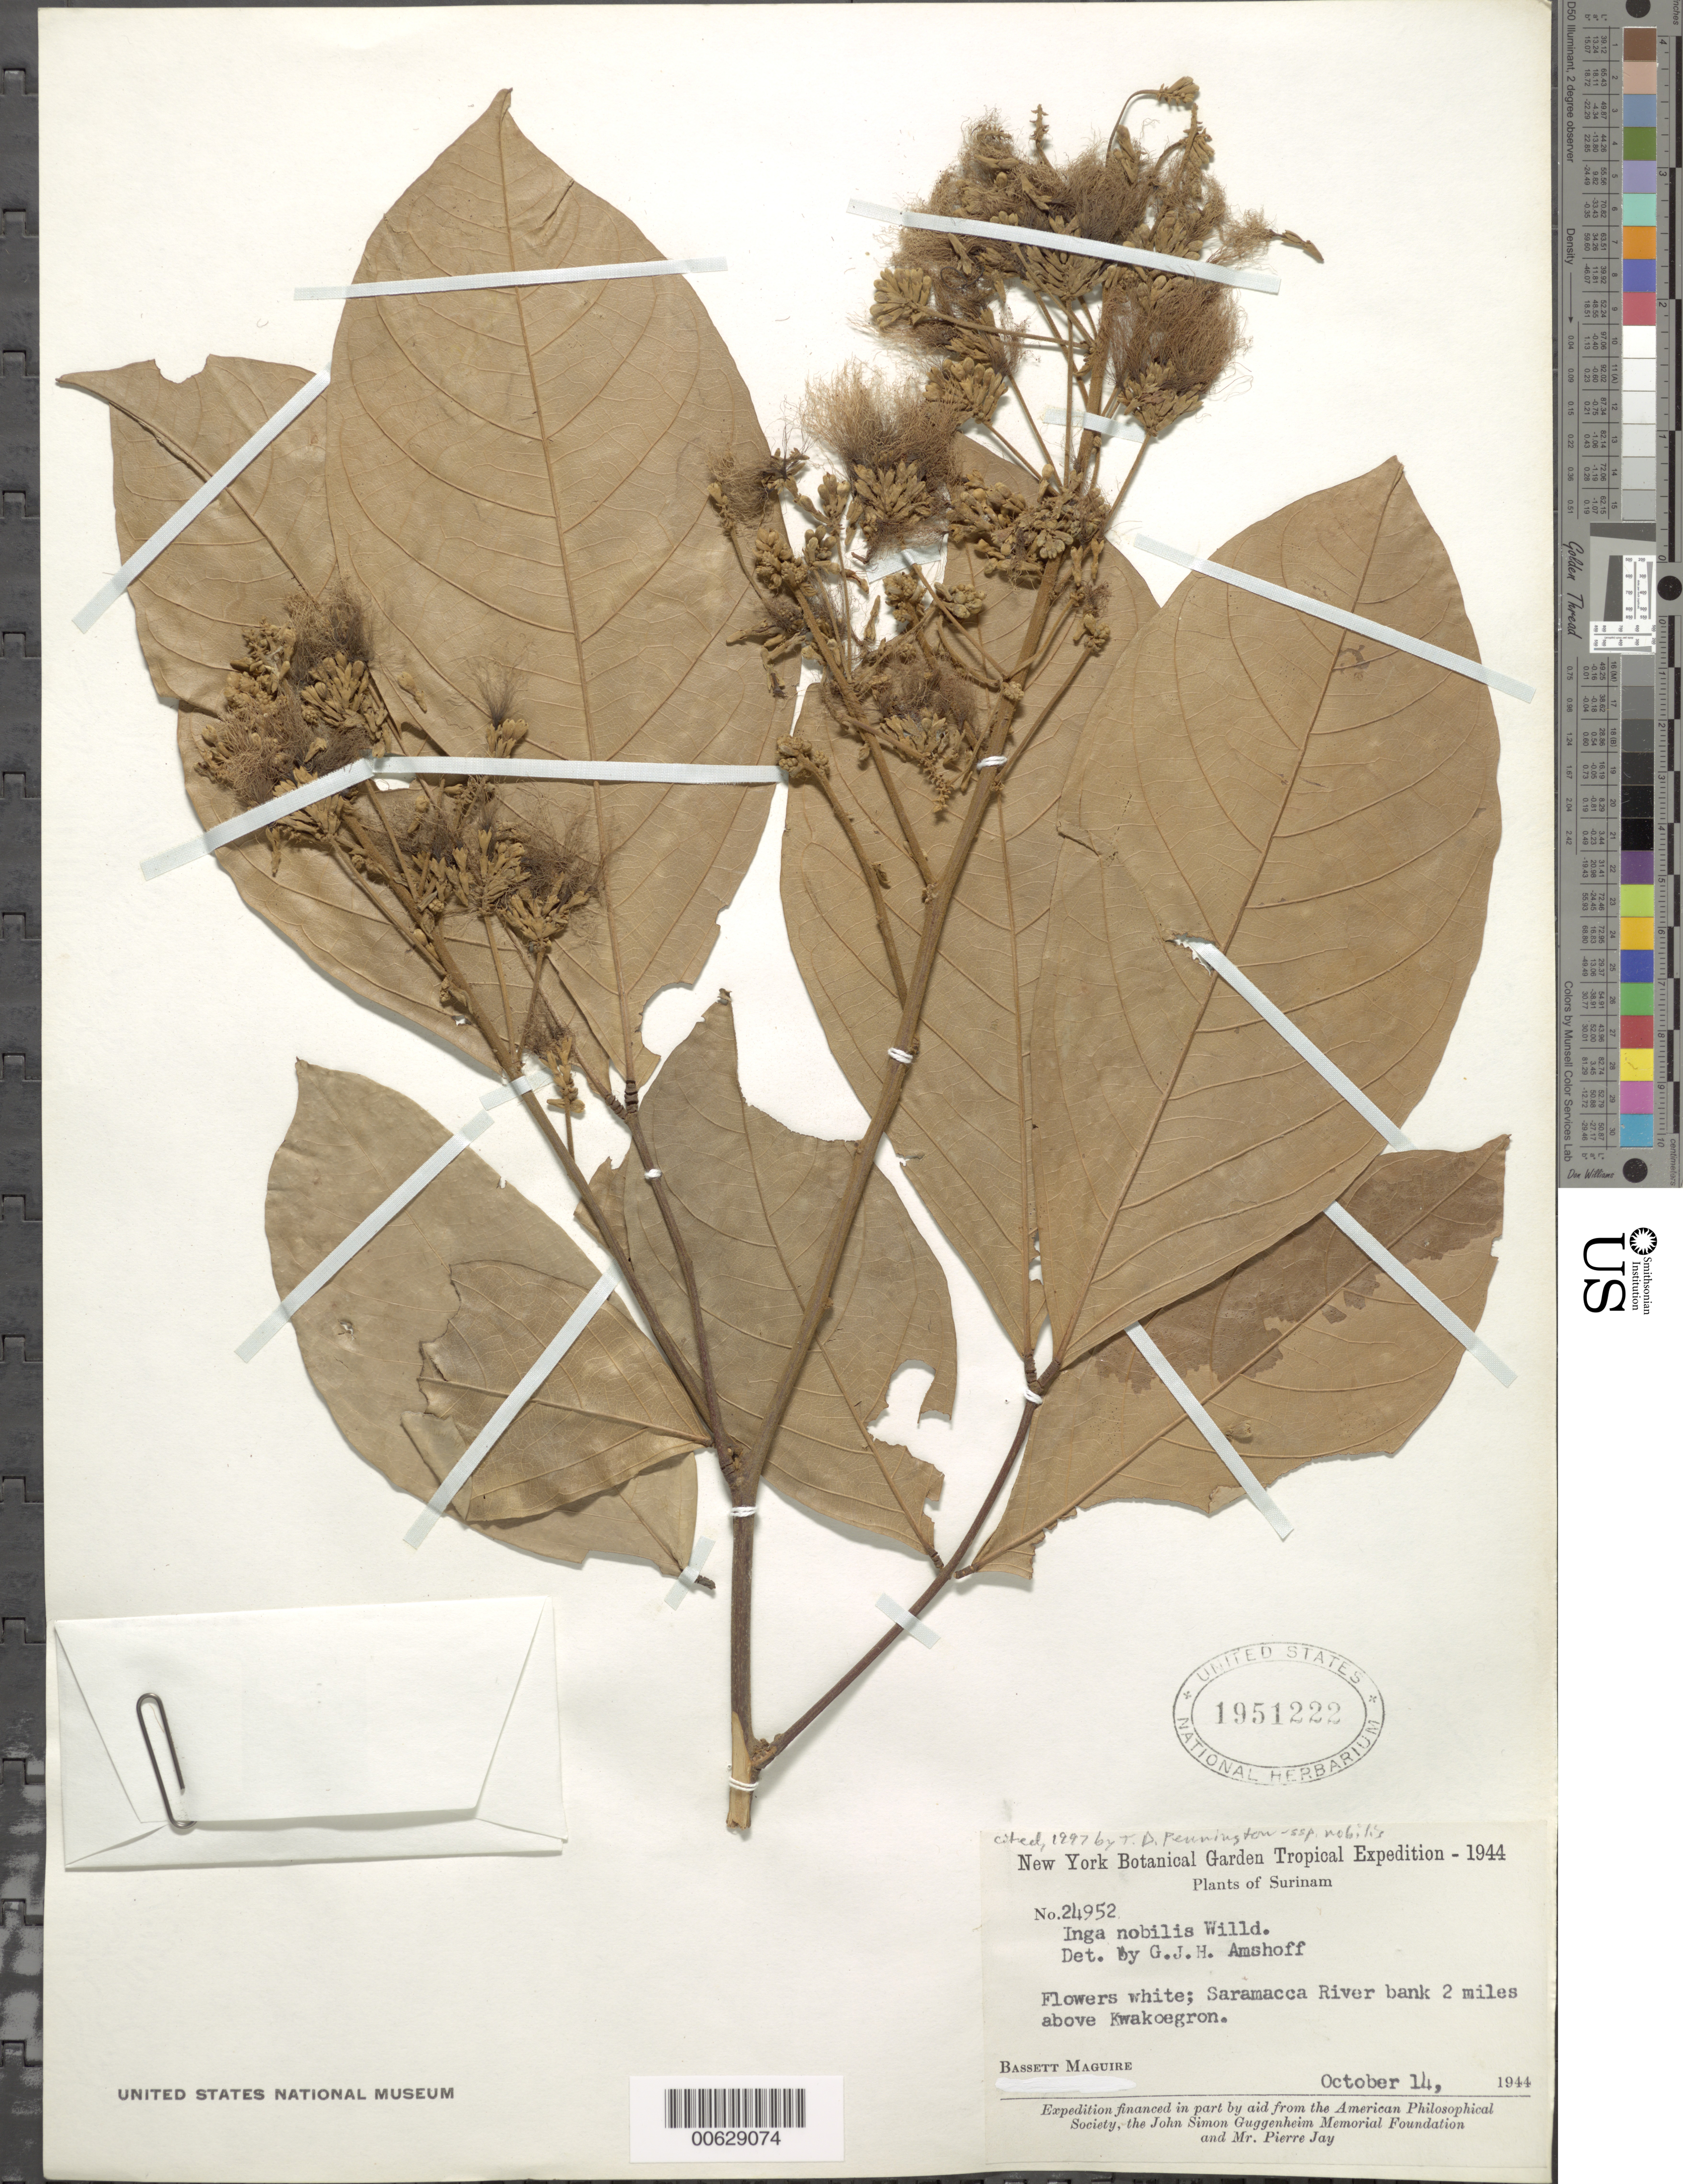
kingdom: Plantae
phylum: Tracheophyta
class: Magnoliopsida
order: Fabales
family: Fabaceae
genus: Inga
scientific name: Inga nobilis subsp. nobilis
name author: Willd.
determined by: Pennington, T. D., (K)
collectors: B. Maguire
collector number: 24952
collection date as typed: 14-Oct-44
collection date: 1944-10-14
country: Suriname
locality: Saramacca River, 2 mi. above Kwakoegron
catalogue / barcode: US 1951222